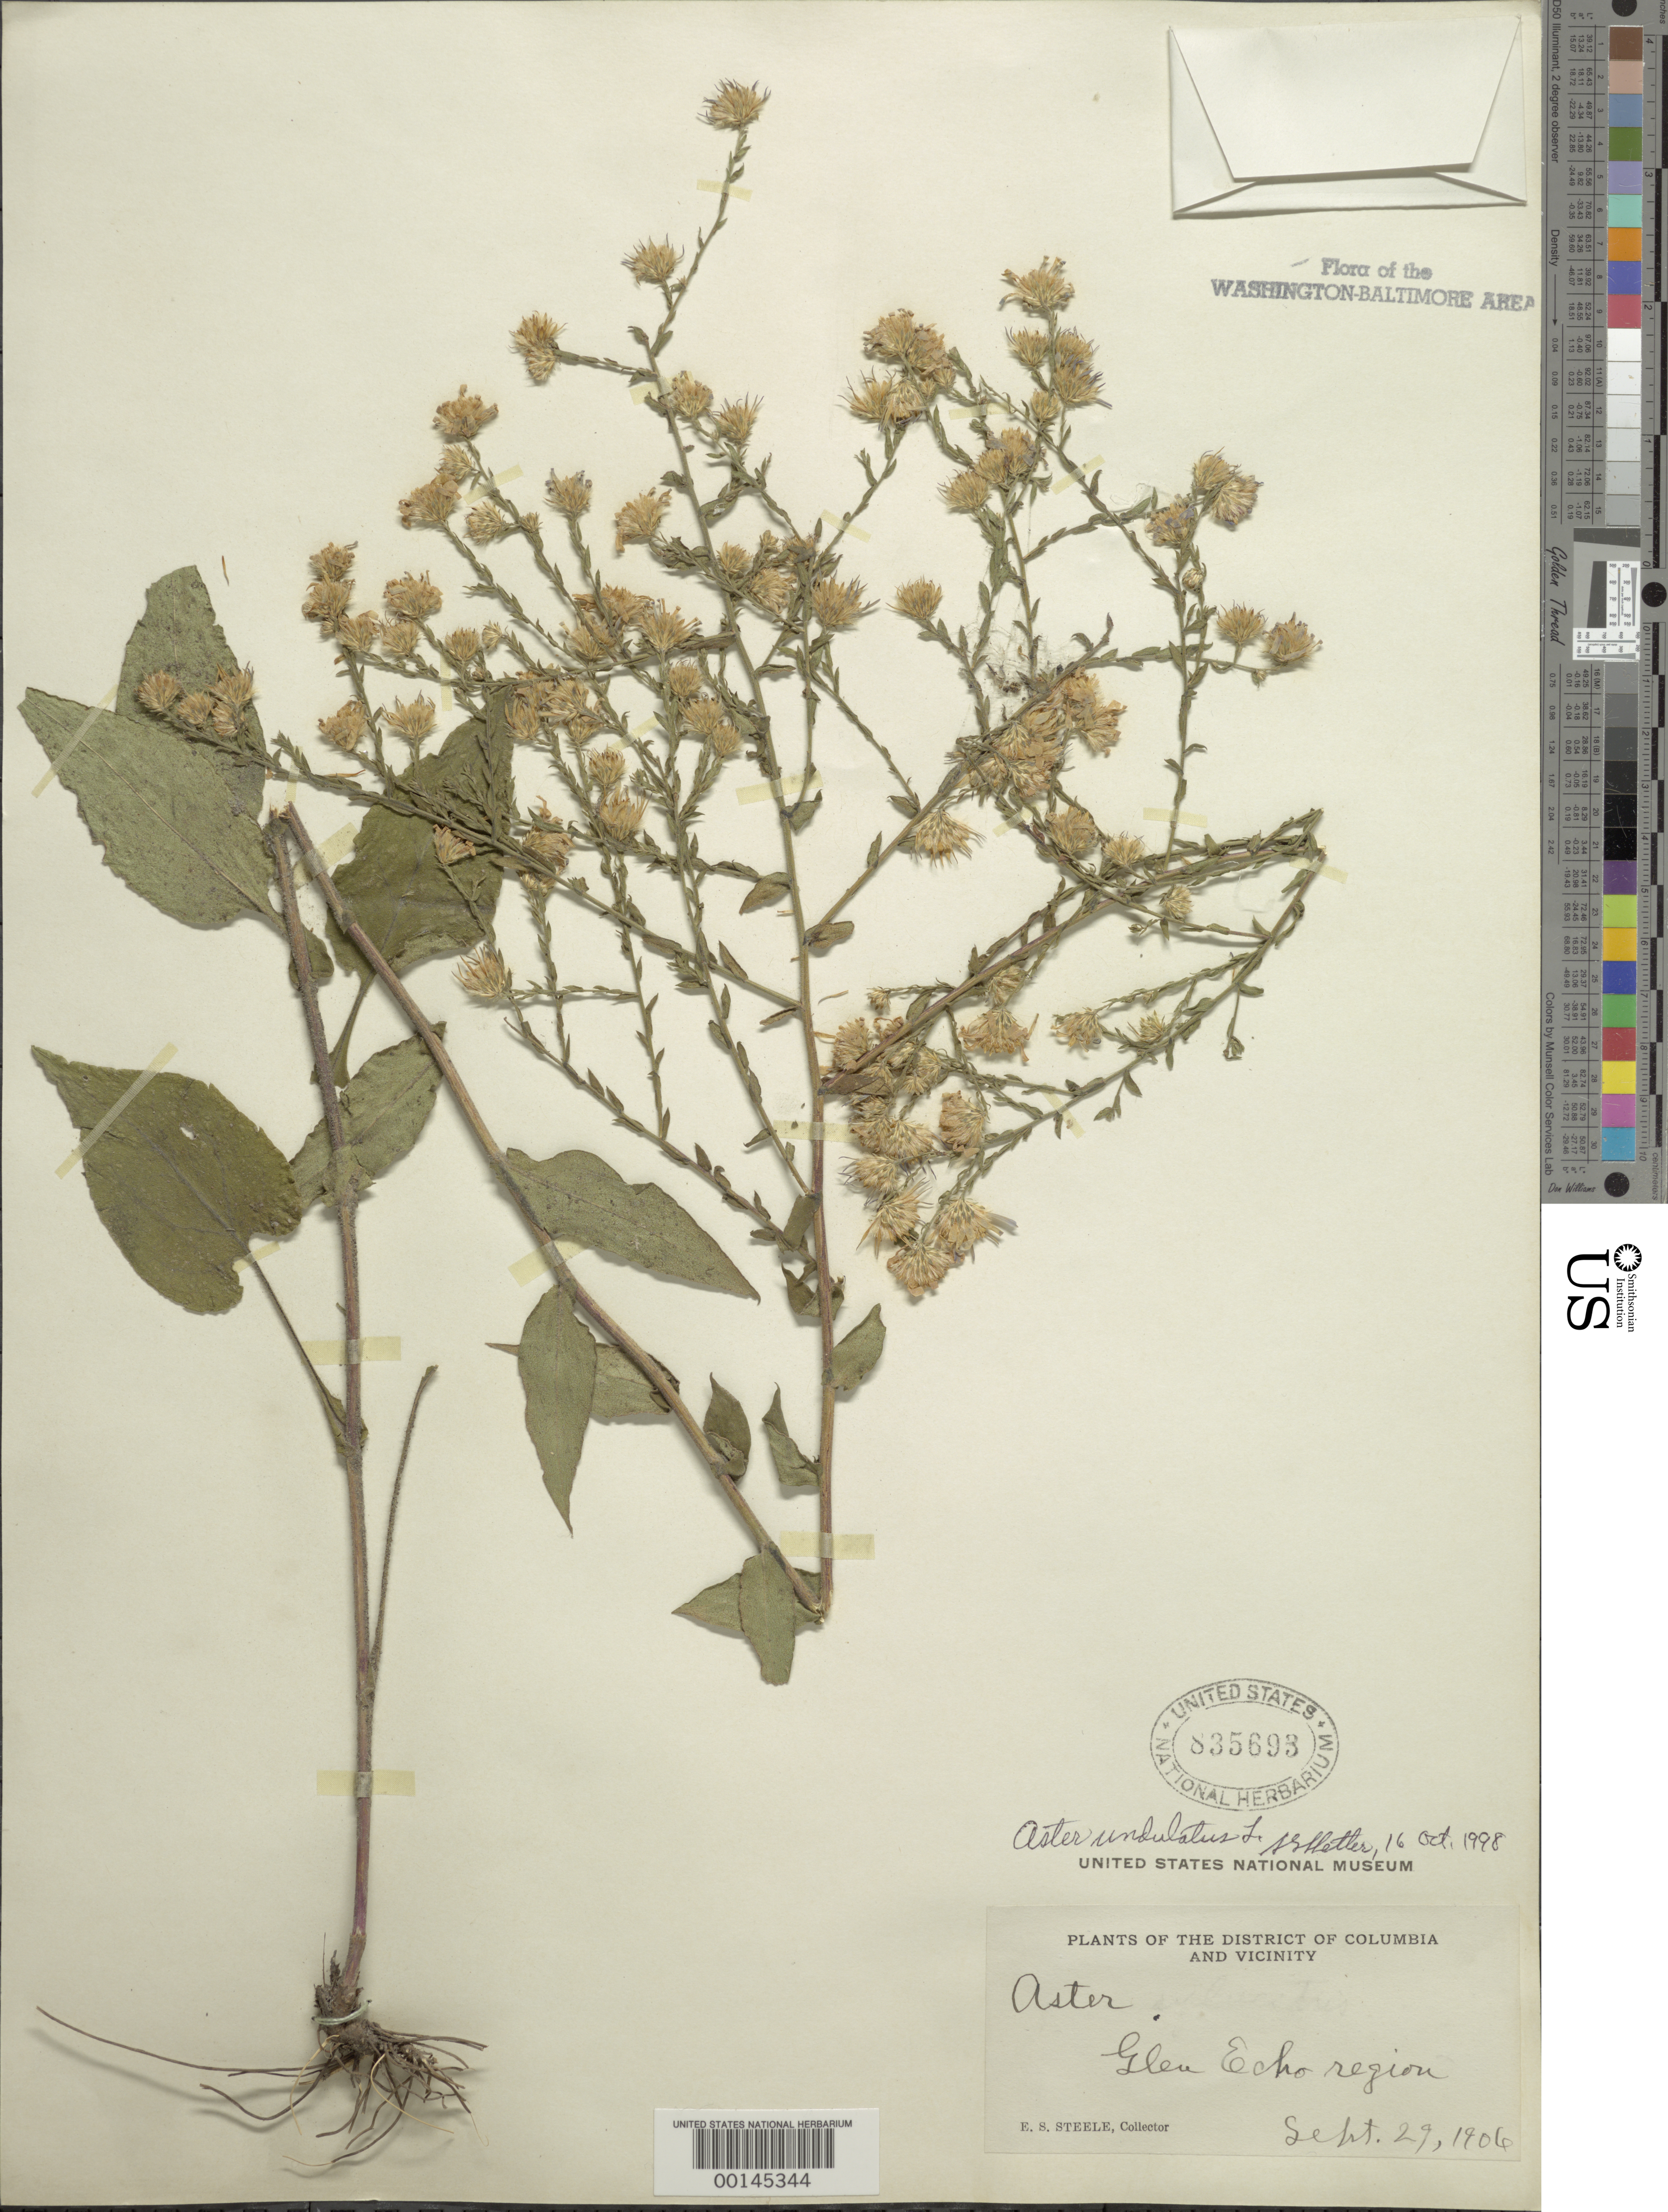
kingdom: Plantae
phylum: Tracheophyta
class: Magnoliopsida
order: Asterales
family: Asteraceae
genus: Symphyotrichum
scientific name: Symphyotrichum undulatum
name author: (L.) G.L. Nesom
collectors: E. Steele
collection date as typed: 29 Sep 1906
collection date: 1906-09-29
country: United States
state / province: Maryland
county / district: Montgomery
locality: Glen Echo Region C. & O. Canal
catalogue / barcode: US 835693